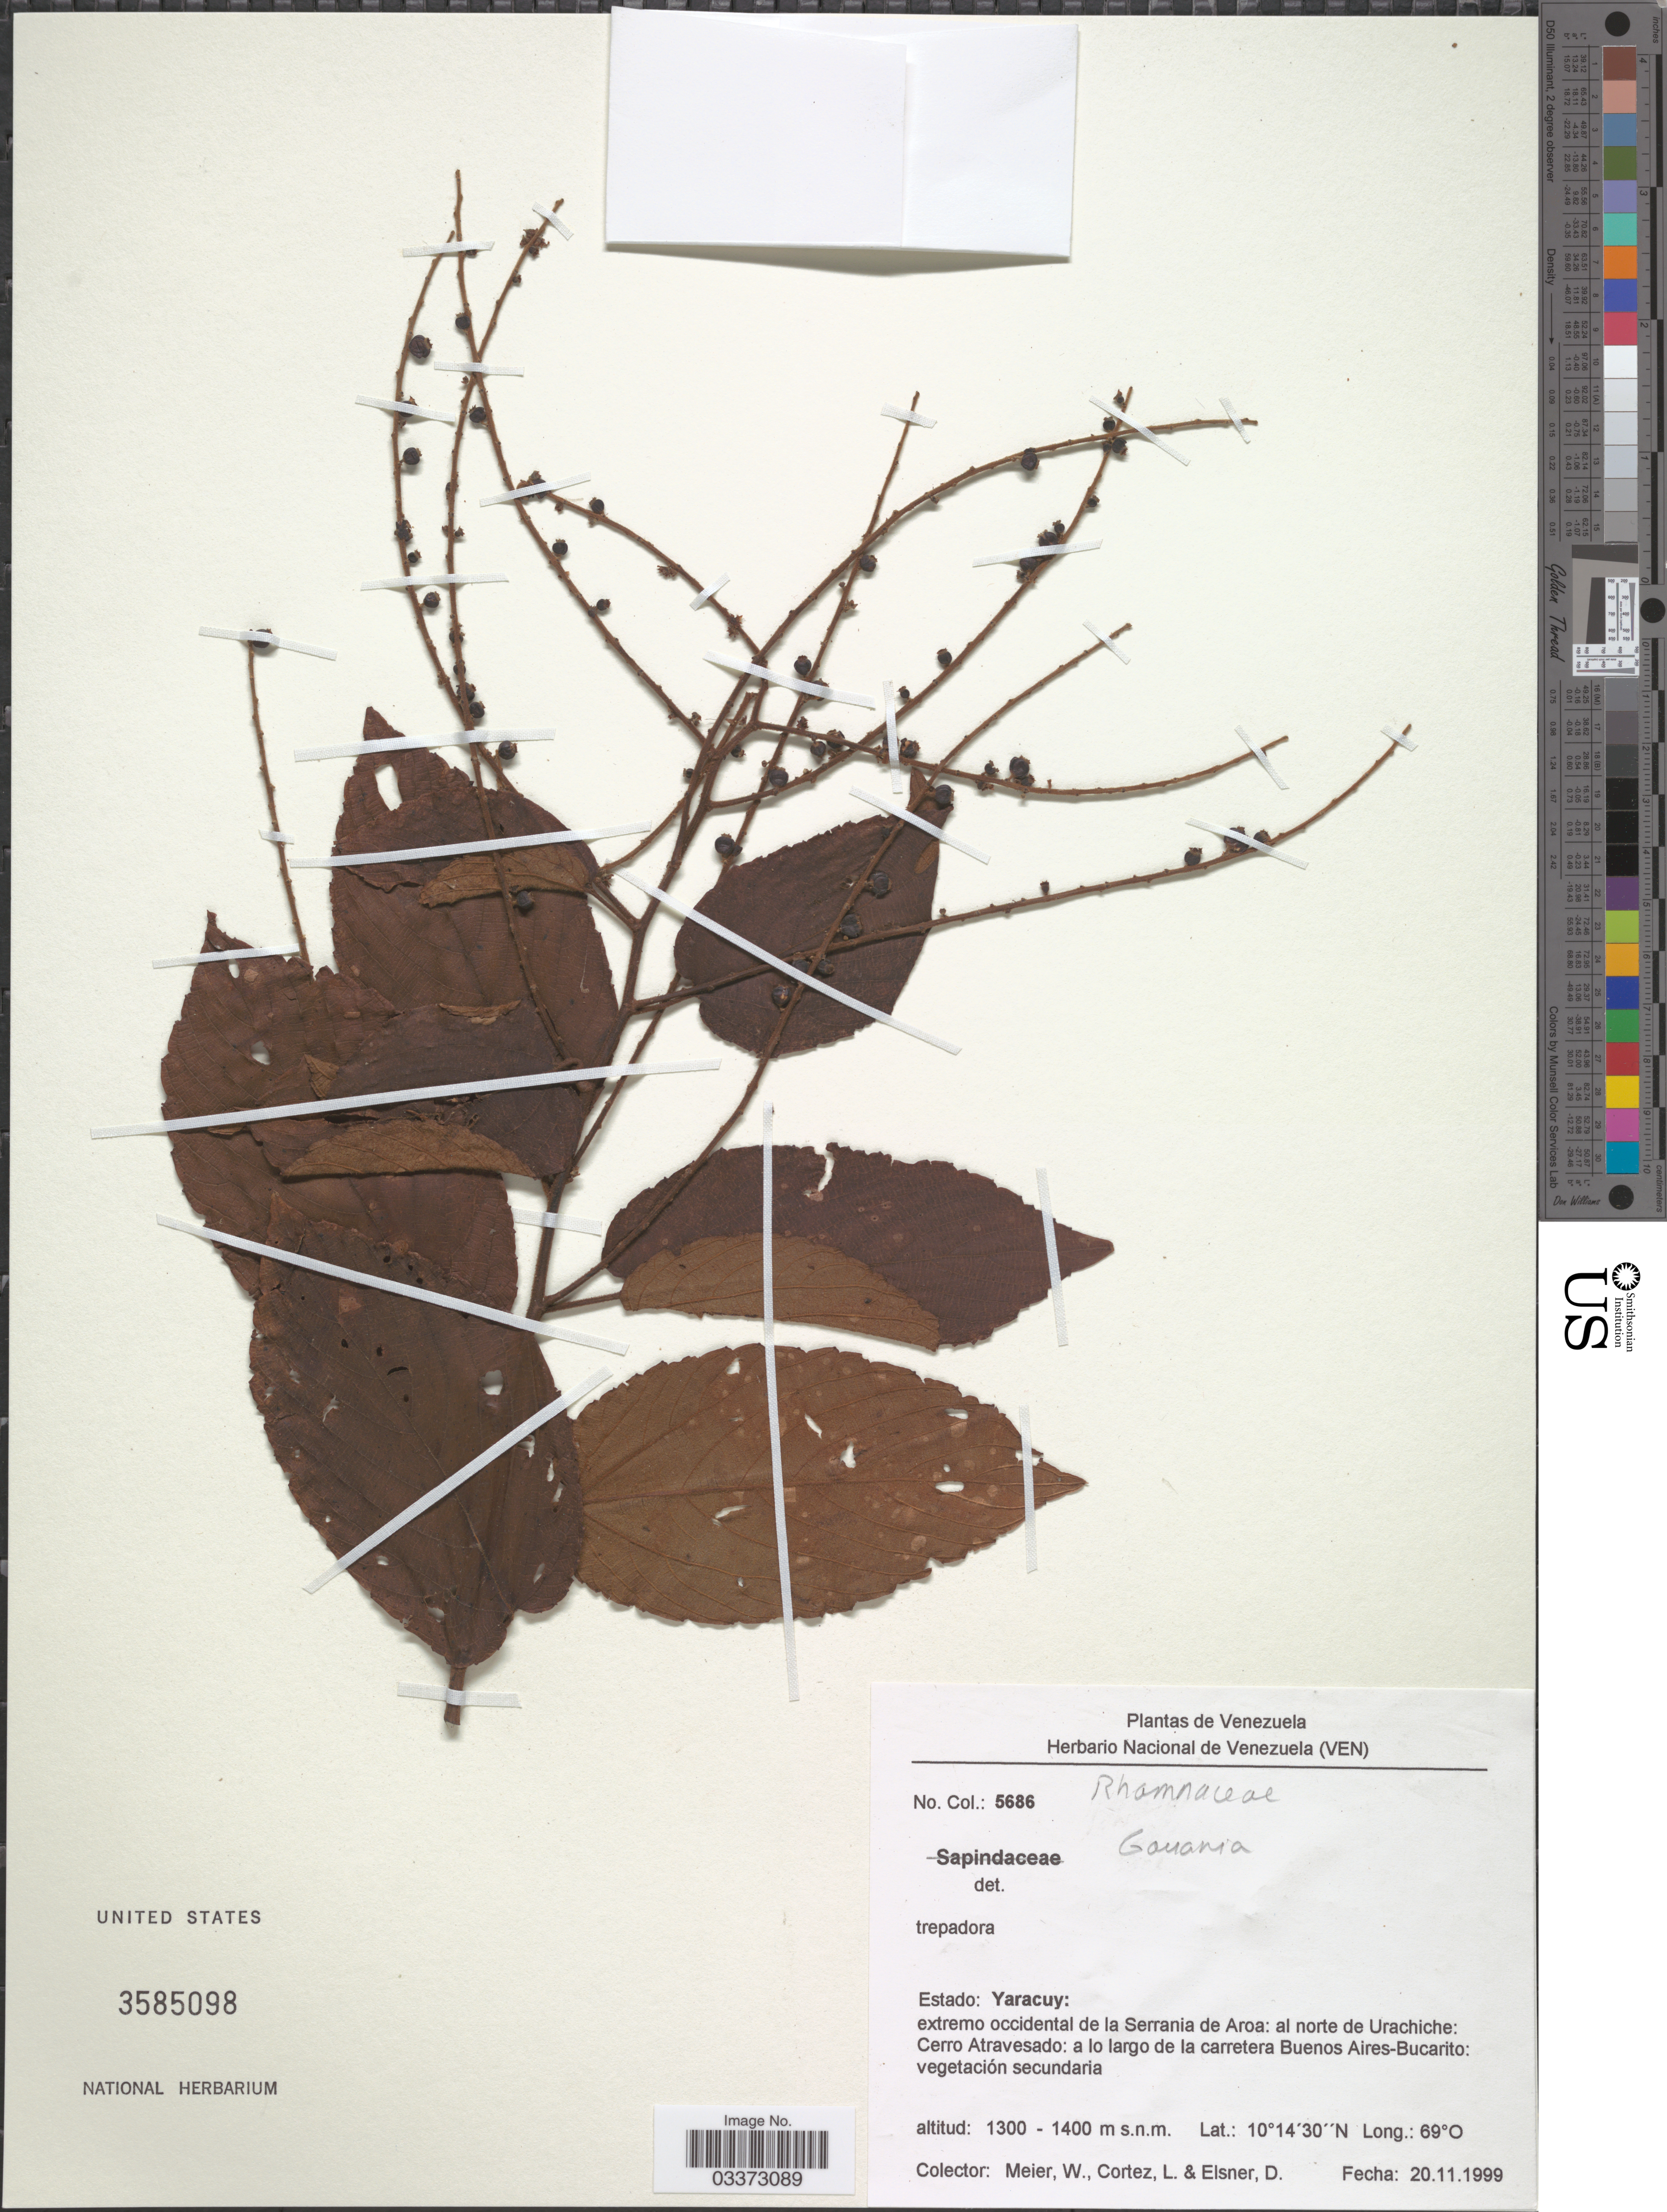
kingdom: Plantae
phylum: Tracheophyta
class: Magnoliopsida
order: Rosales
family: Rhamnaceae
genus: Gouania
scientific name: Gouania polygama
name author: (Jacq.) Urb.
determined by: Figueira, Mauricio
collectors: W. Meier, L. Cortéz & D. Elsner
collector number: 5686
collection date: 1999-11-20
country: Venezuela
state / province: Yaracuy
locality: Extremo occidental de la Serrania de Aroa: al norte de Urachiche: Cerro Atravesado: a lo largo de la carretera Buenos Aires-Bucarito.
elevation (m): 1300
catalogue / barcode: US 3585098